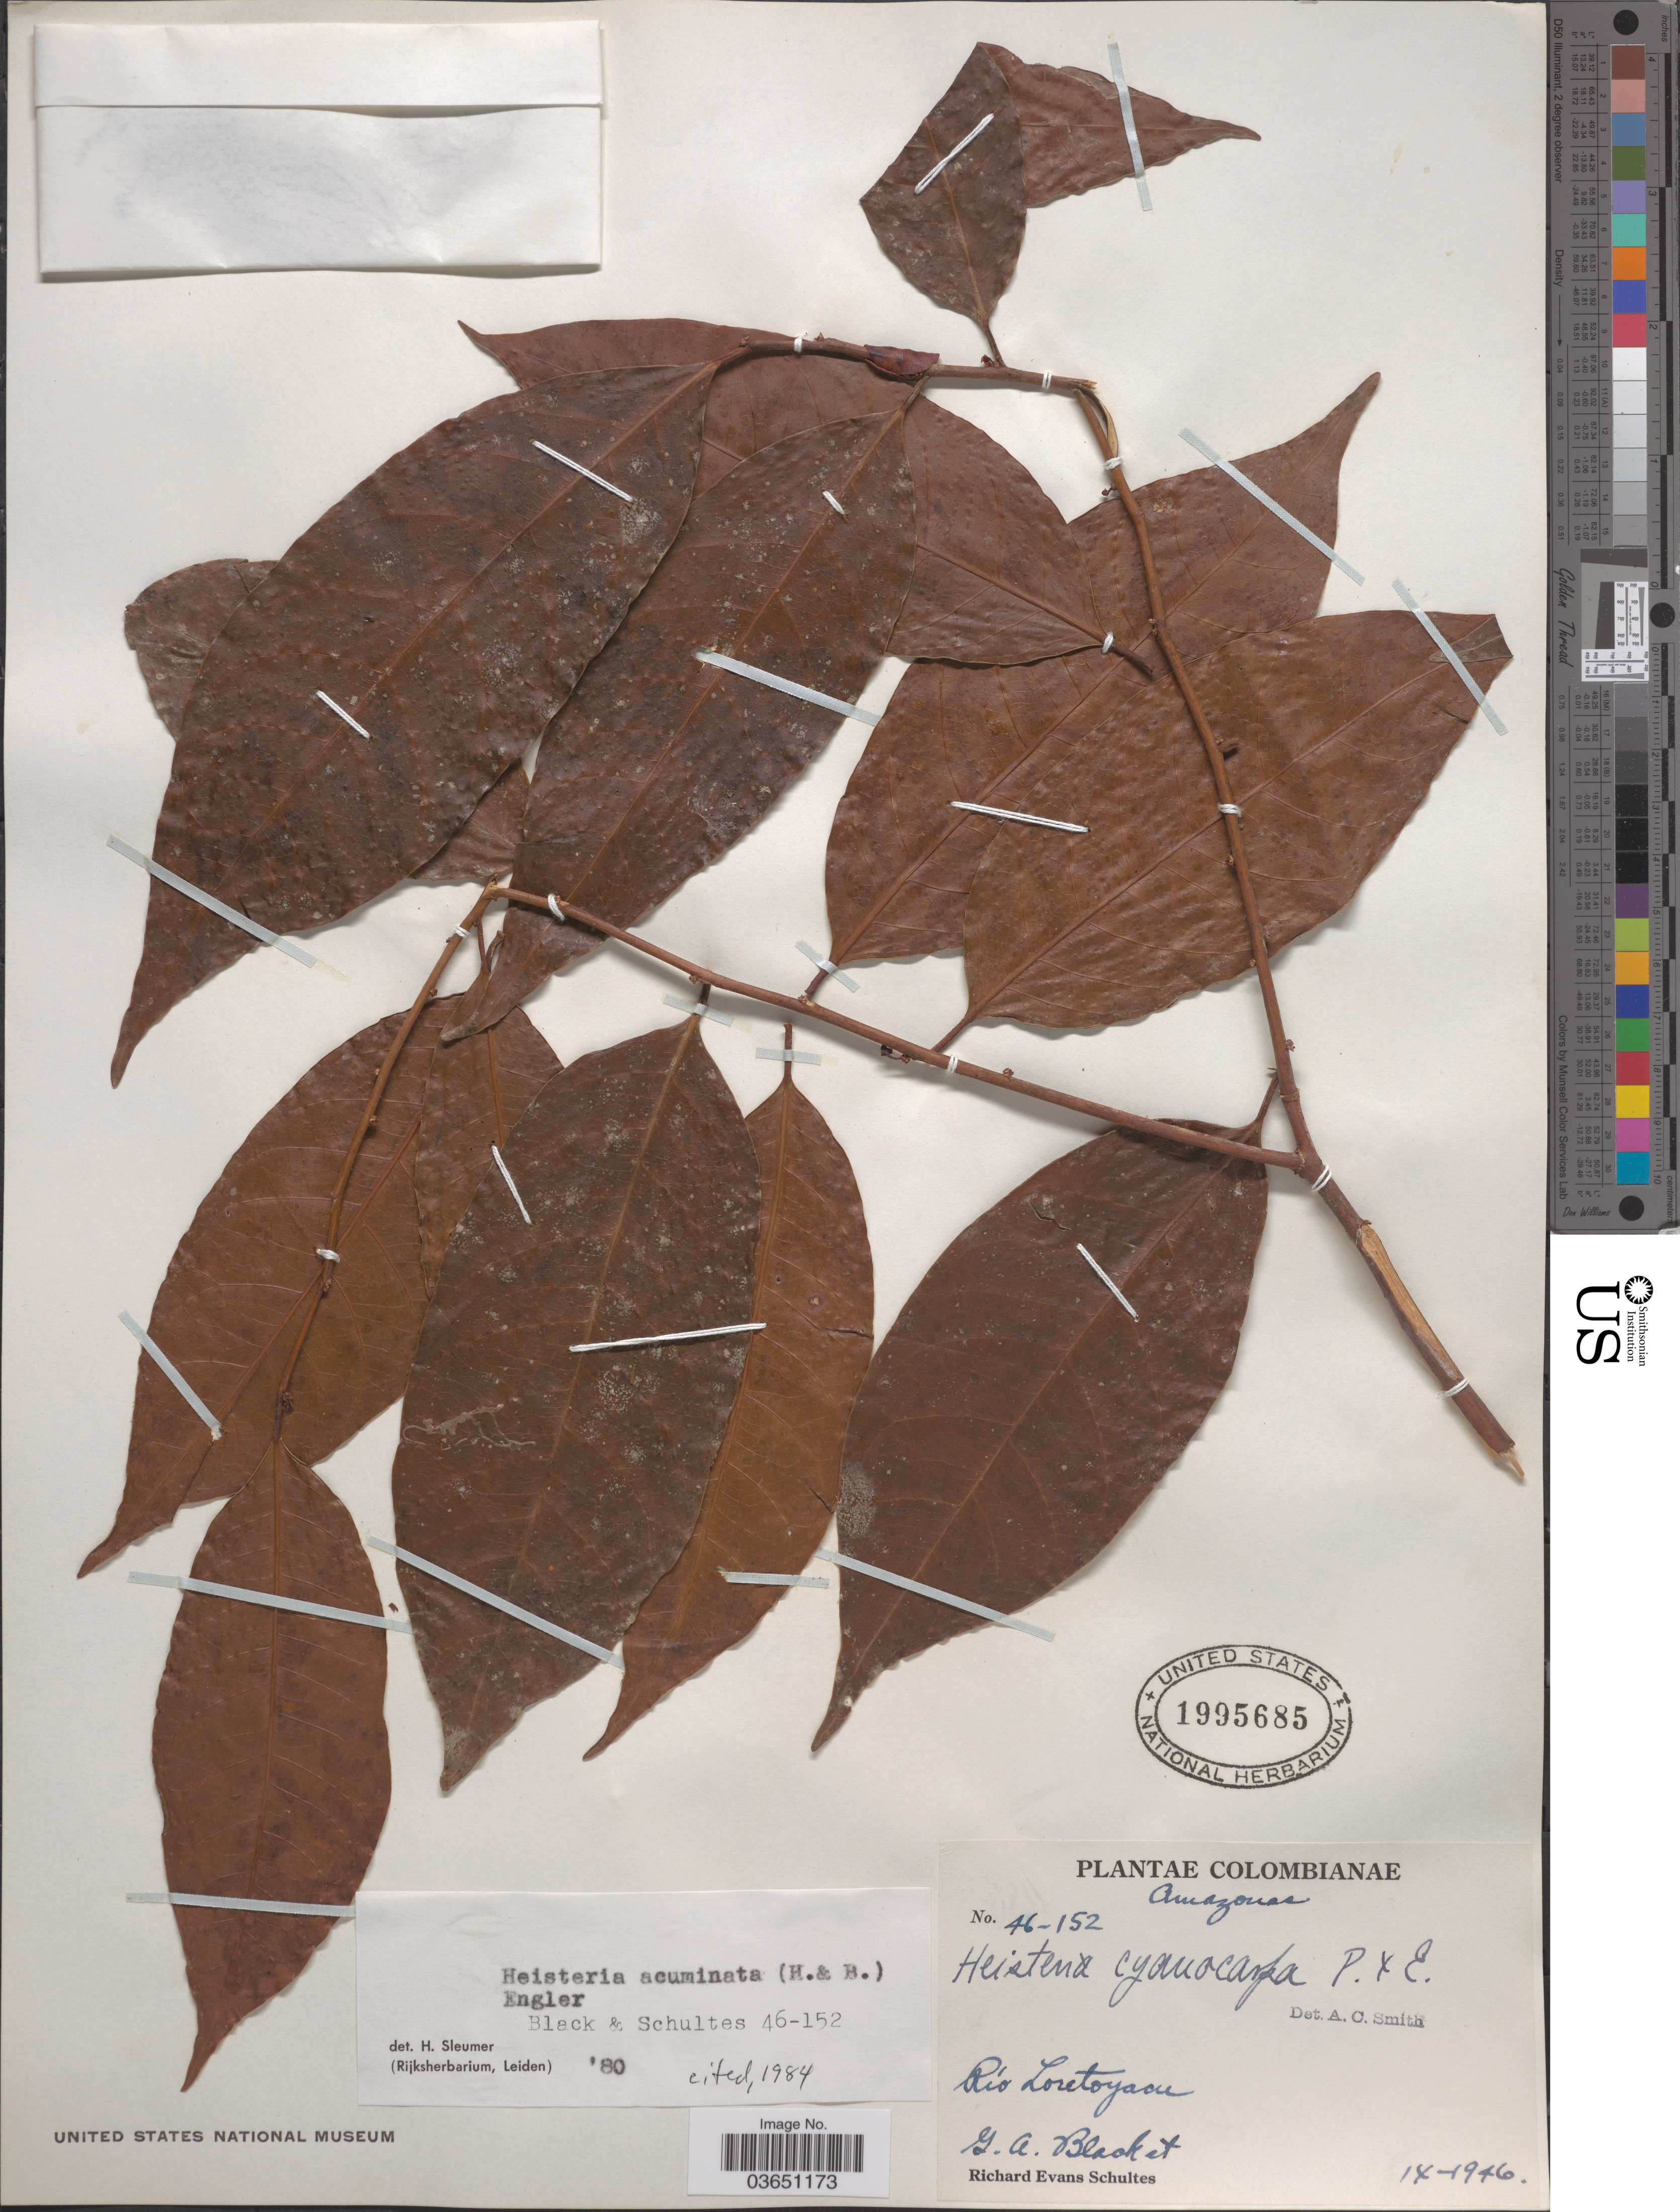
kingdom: Plantae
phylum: Tracheophyta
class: Magnoliopsida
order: Santalales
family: Erythropalaceae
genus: Heisteria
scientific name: Heisteria acuminata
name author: (Humb. & Bonpl.) Engl.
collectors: G. A. Black & R. E. Schultes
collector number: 46-152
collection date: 1946-09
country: Colombia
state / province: Amazônas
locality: Río Loretoyacu.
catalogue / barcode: US 1995685